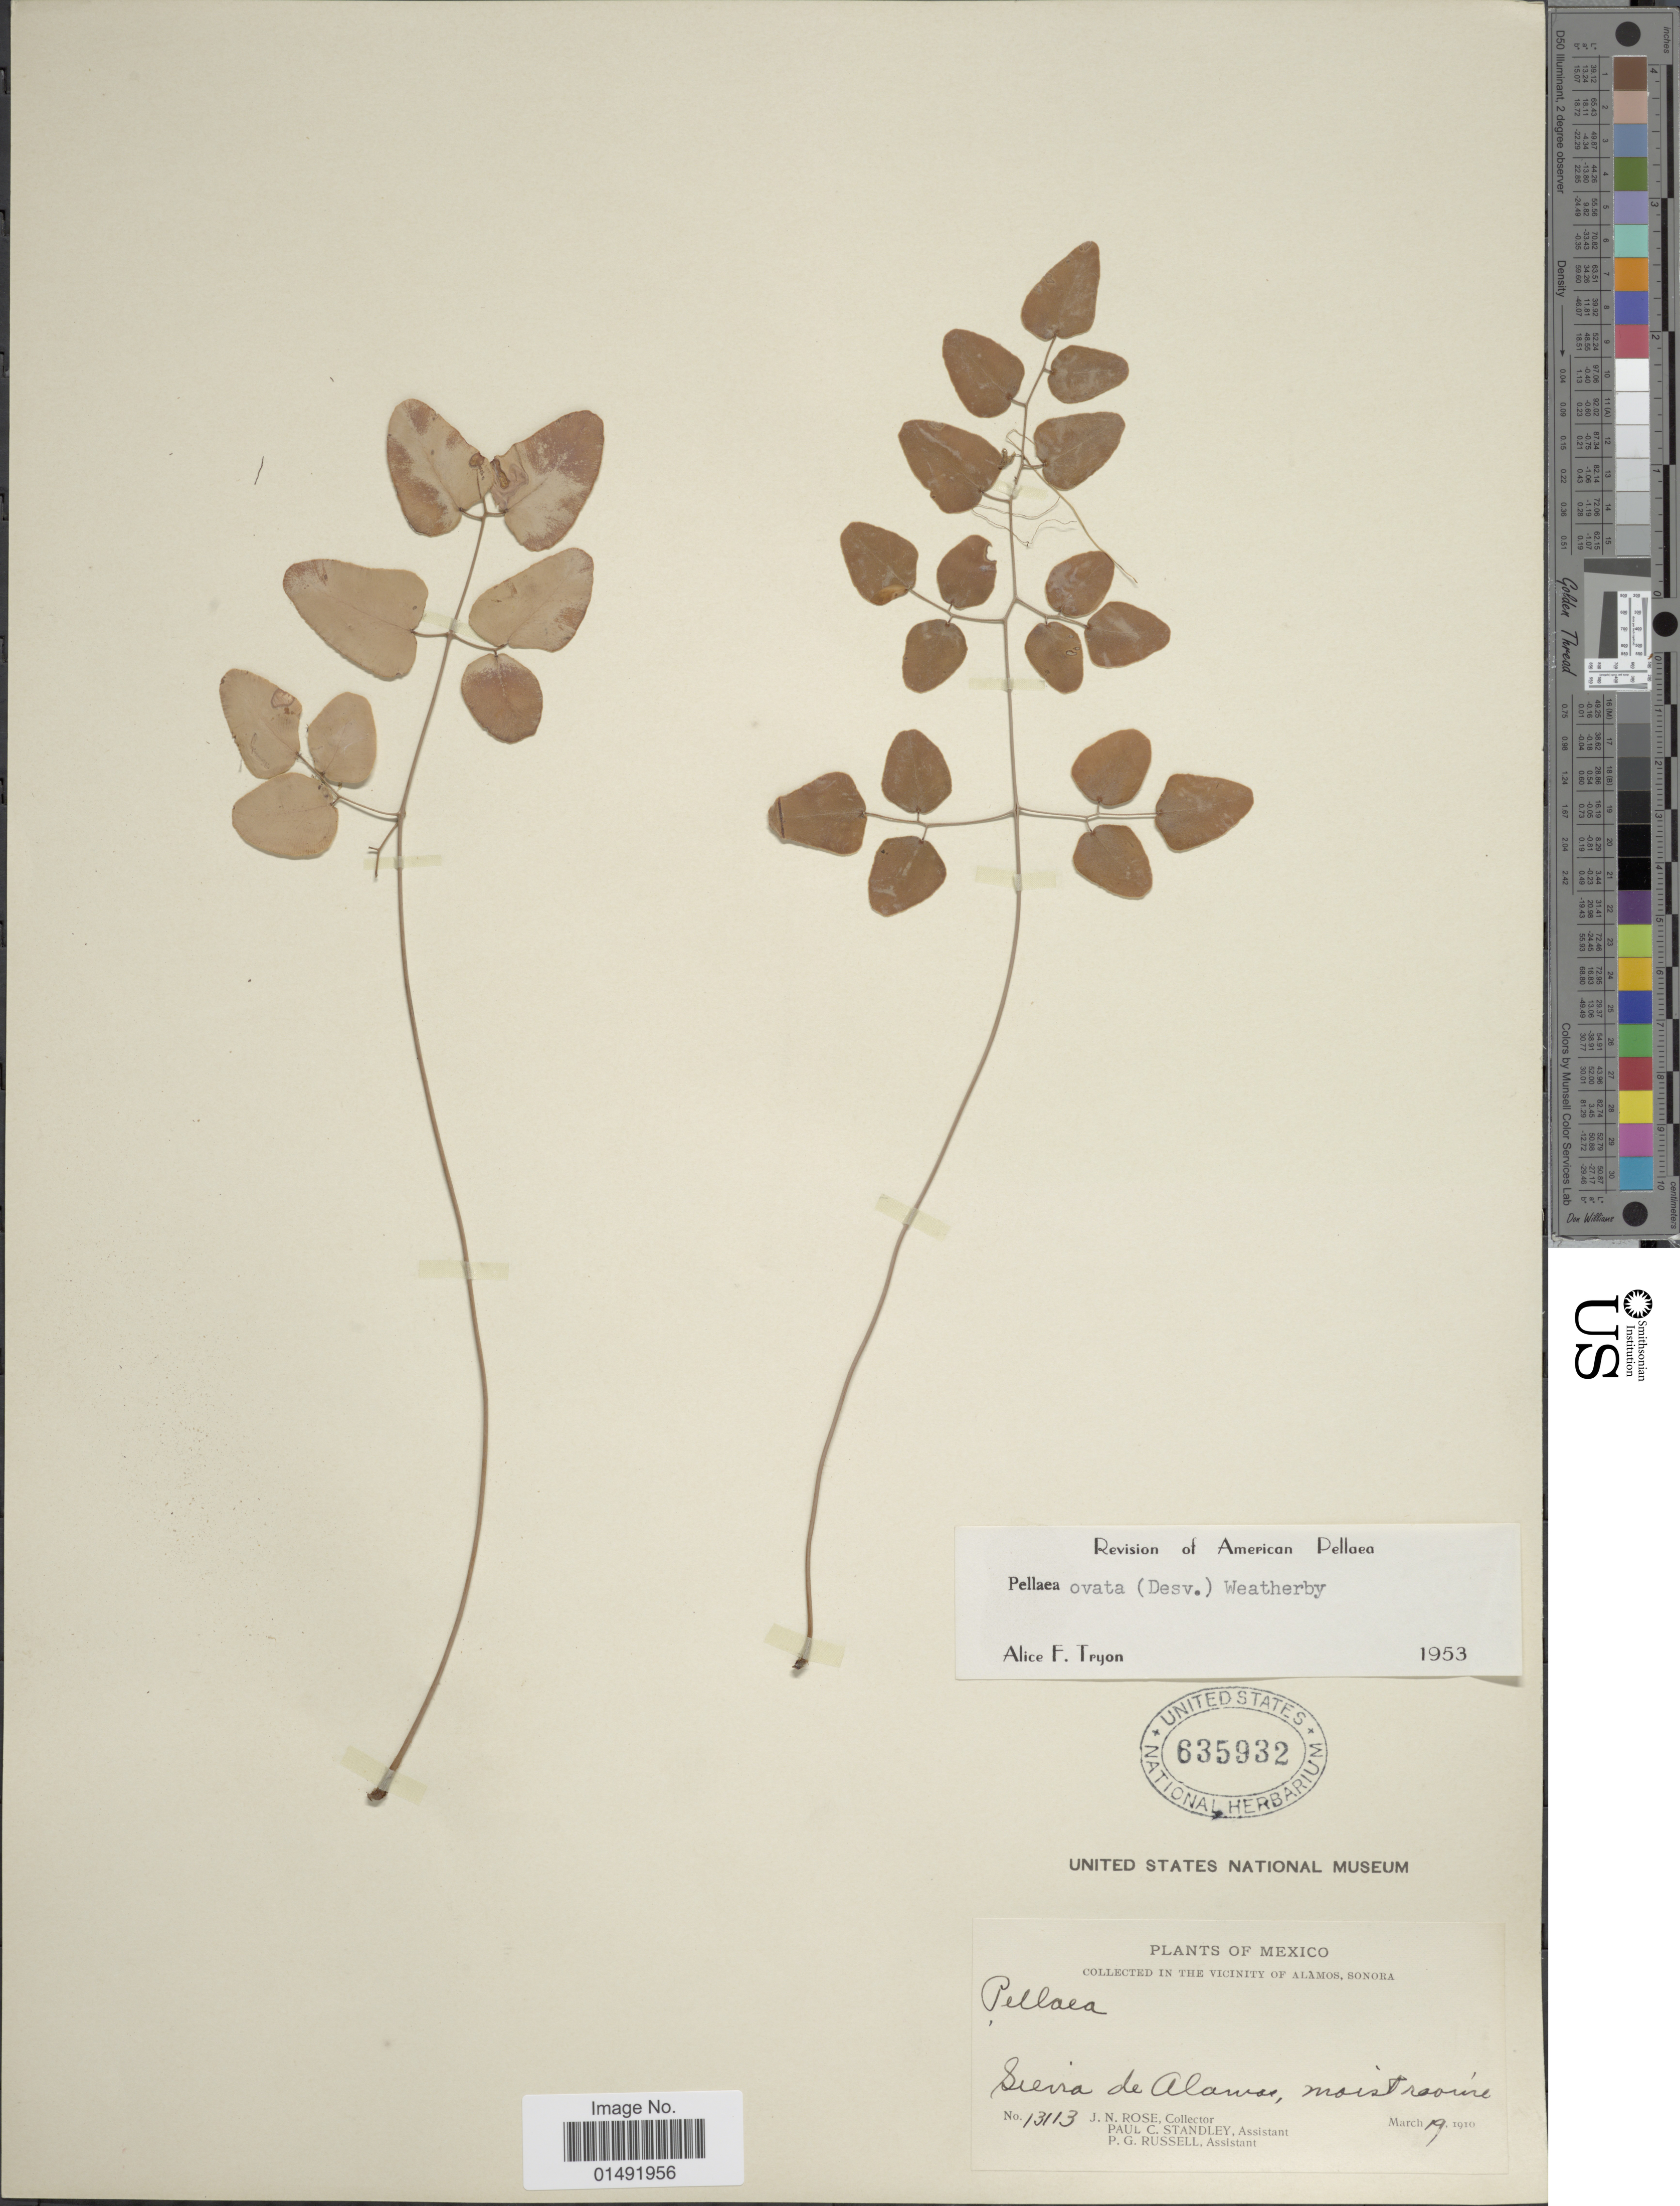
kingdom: Plantae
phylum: Tracheophyta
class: Polypodiopsida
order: Polypodiales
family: Pteridaceae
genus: Pellaea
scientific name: Pellaea ovata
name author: (Desv.) Weath.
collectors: J. N. Rose & P. C. Standley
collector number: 13113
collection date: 1910-03-19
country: Mexico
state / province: Sonora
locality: In the vicinity of Alamos, Sierra de Alamos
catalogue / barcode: US 635932